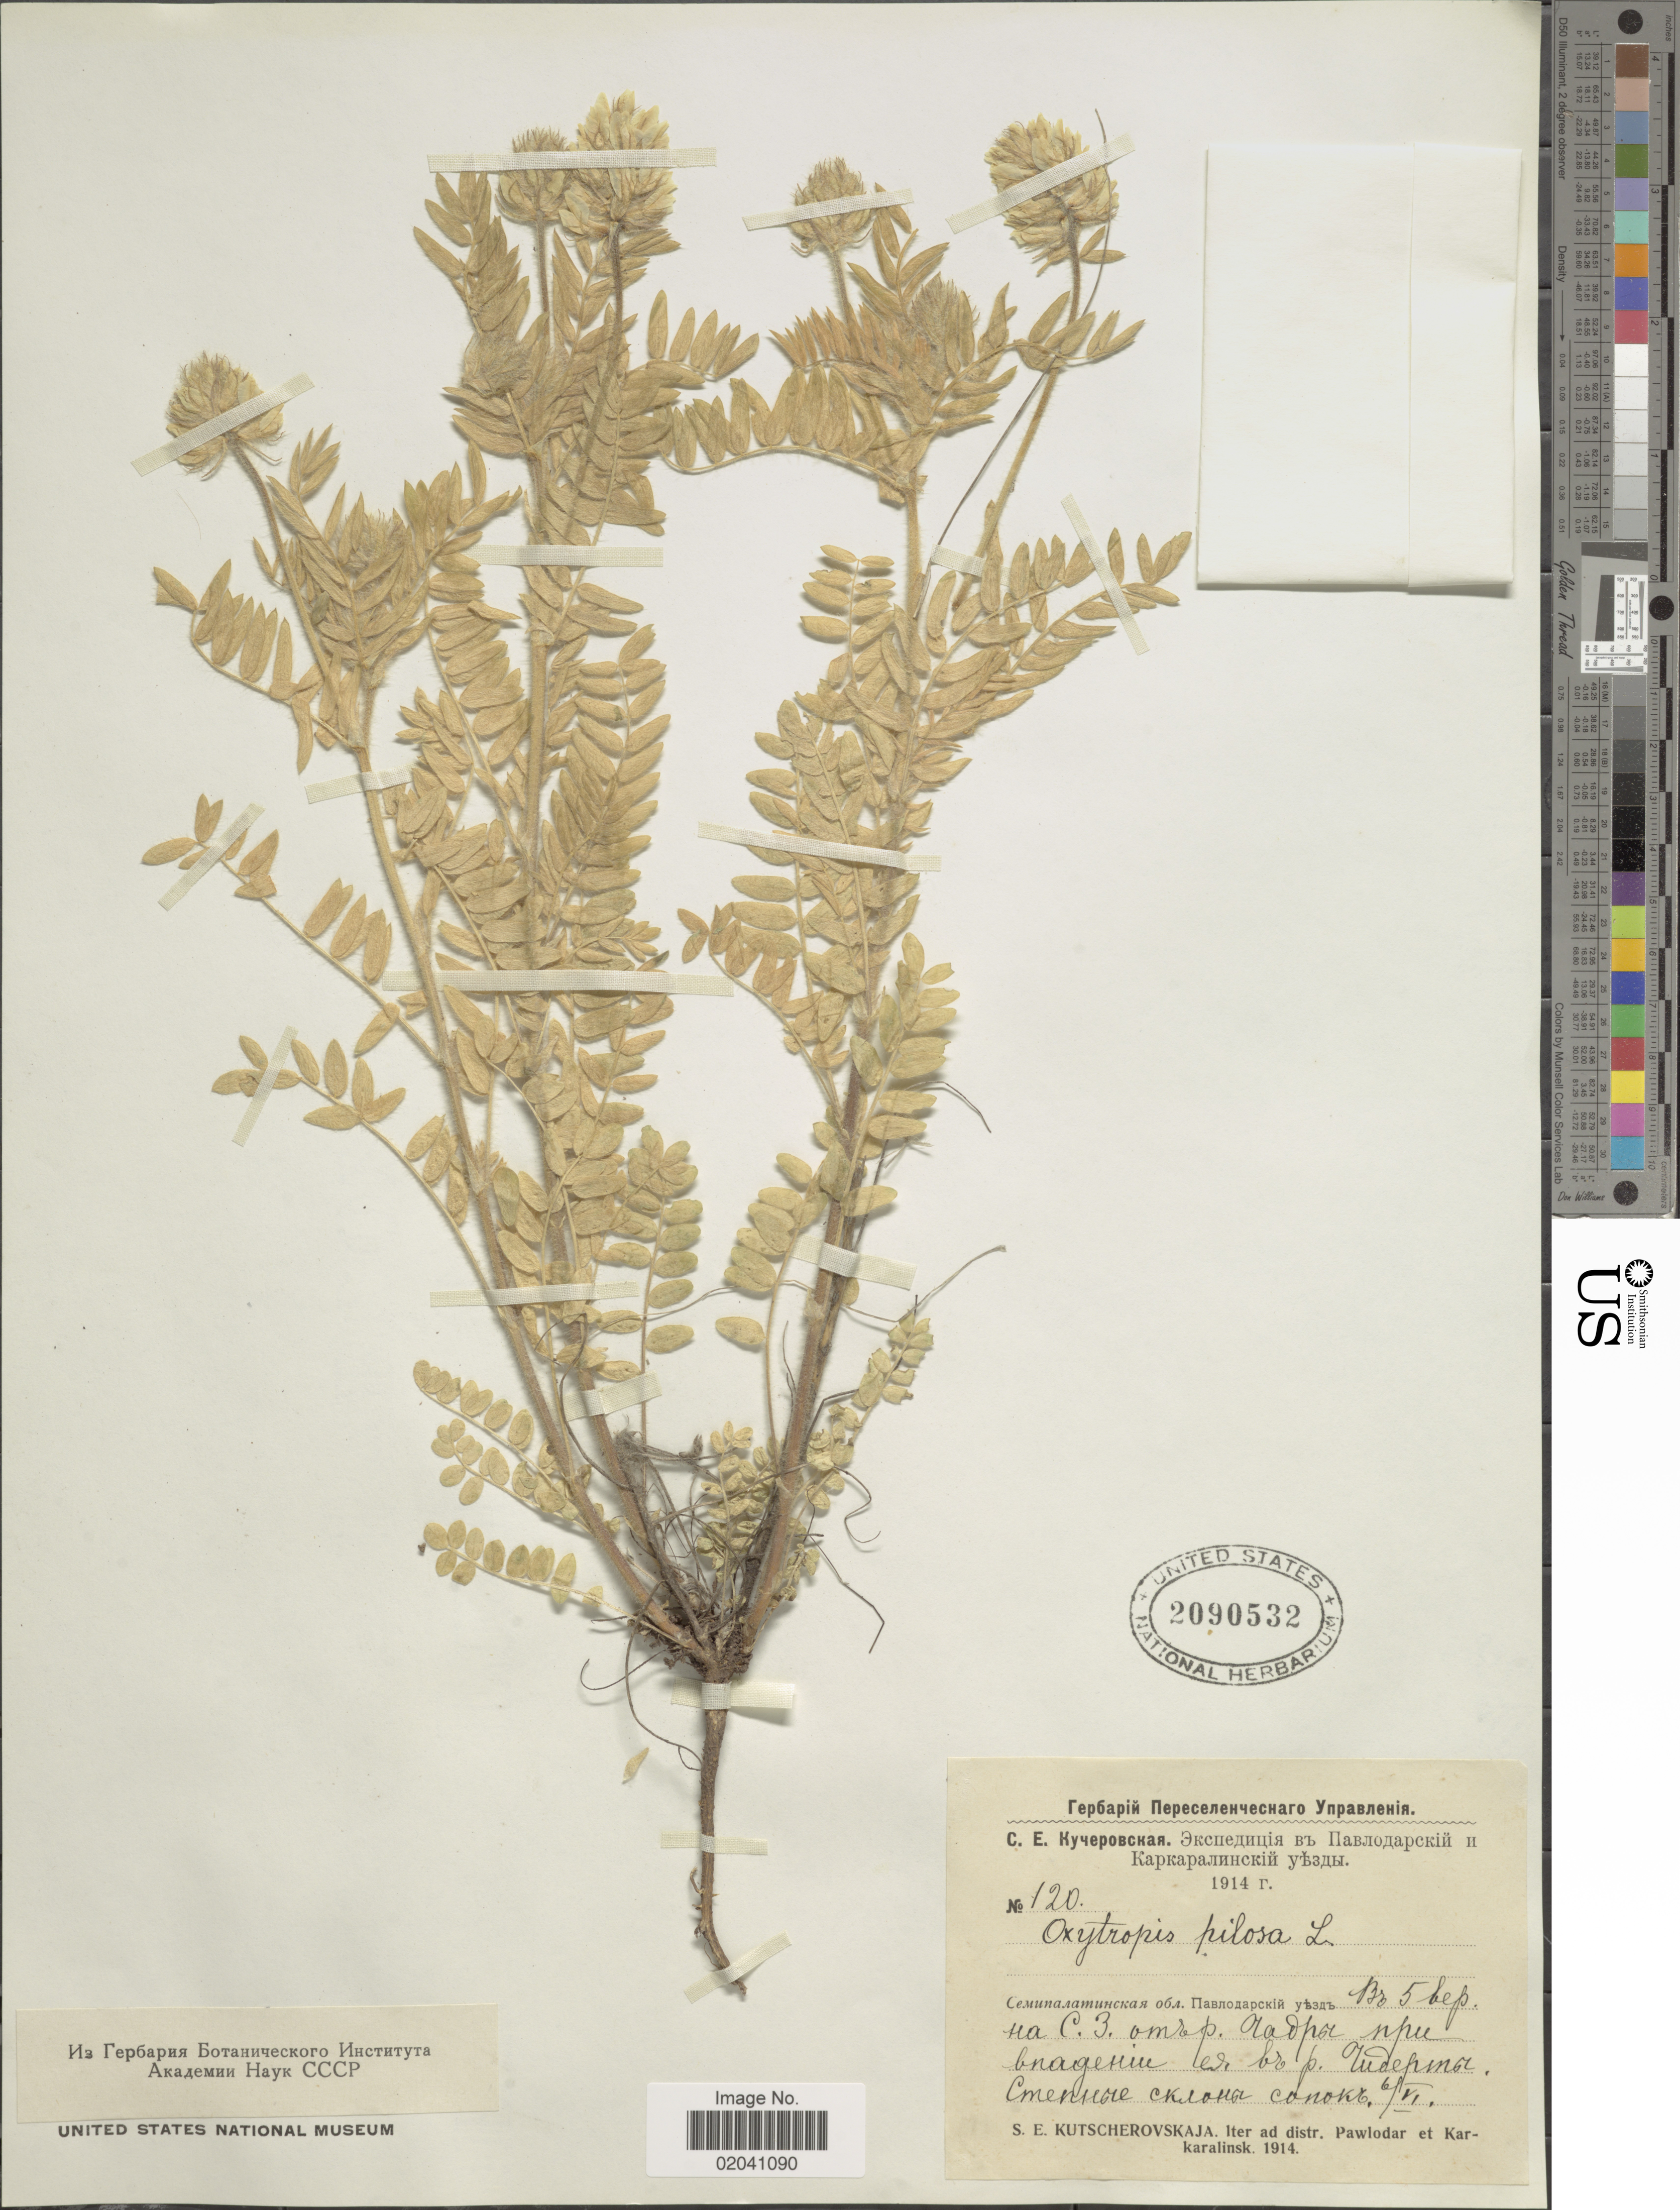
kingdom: Plantae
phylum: Tracheophyta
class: Magnoliopsida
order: Fabales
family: Fabaceae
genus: Oxytropis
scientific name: Oxytropis pilosa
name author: (L.) DC.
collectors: S. Kutscherovskaja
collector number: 120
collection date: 1914-06-06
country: Kazakhstan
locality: Pawlodar et Karkarlinsk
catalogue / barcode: US 2090532